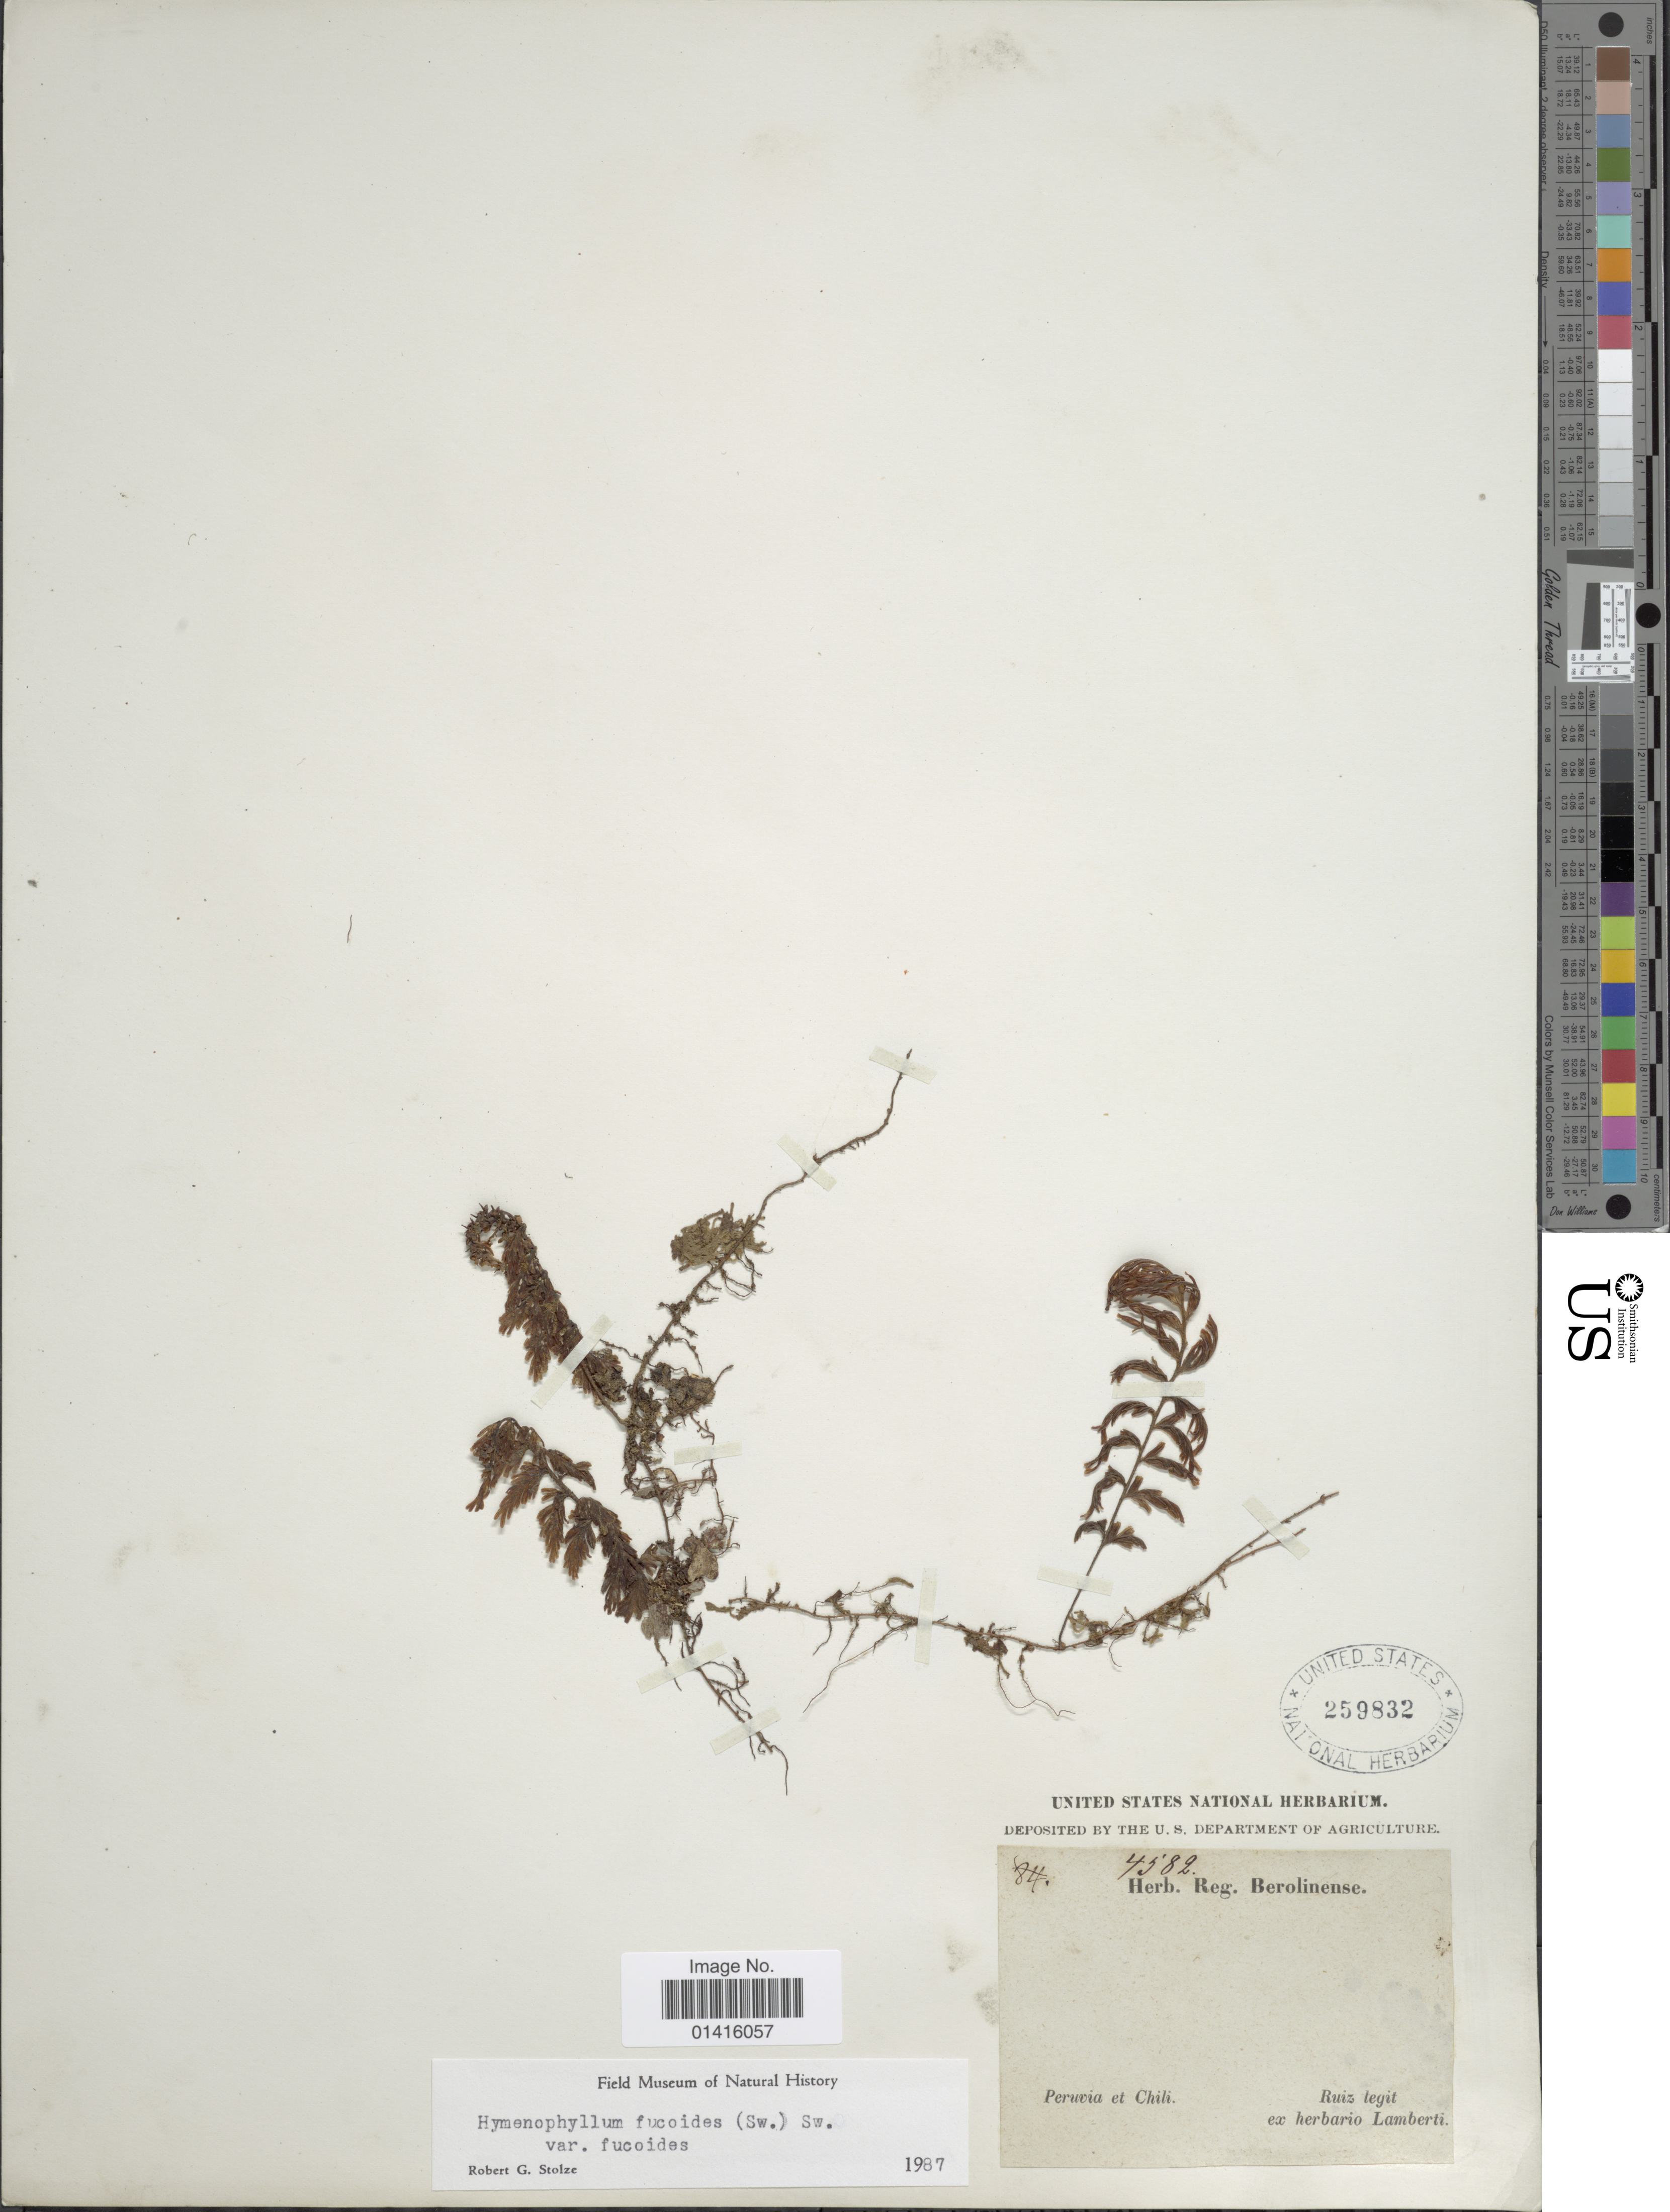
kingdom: Plantae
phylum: Tracheophyta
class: Polypodiopsida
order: Hymenophyllales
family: Hymenophyllaceae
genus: Hymenophyllum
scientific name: Hymenophyllum fucoides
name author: (Sw.) Sw.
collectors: Ruiz, --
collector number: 4582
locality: Peruvia et Chili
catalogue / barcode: US 259832